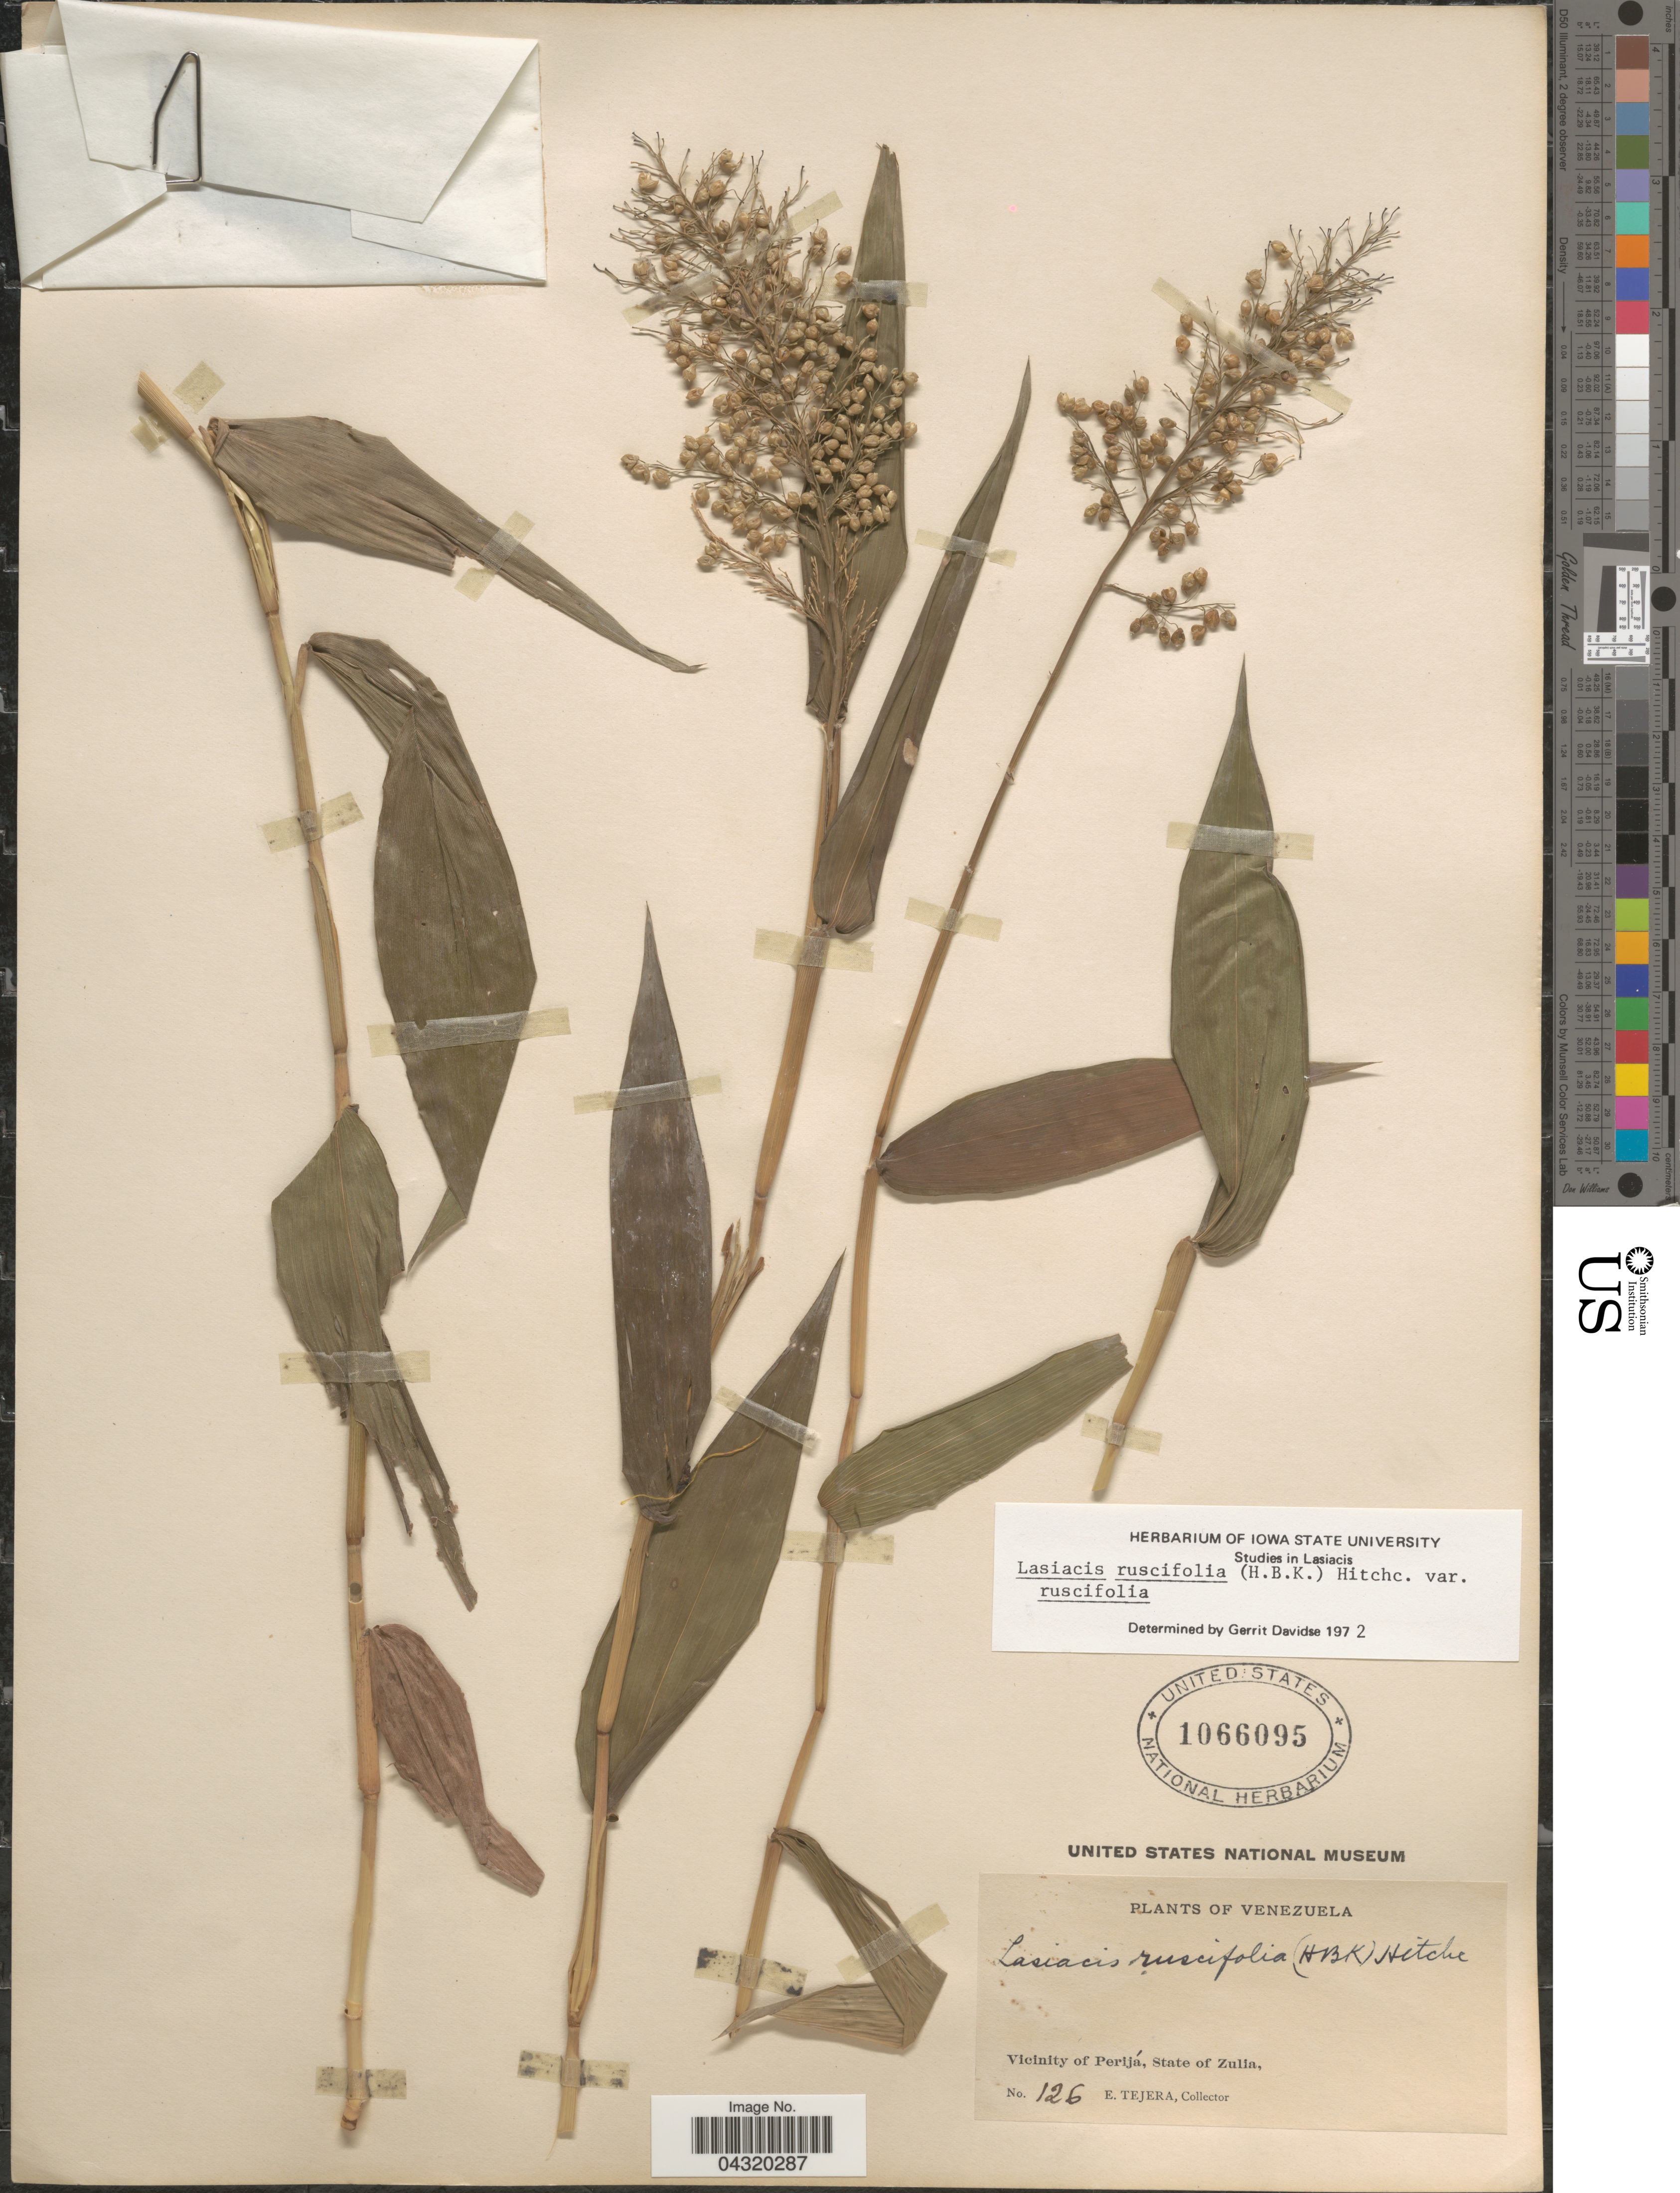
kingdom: Plantae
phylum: Tracheophyta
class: Liliopsida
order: Poales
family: Poaceae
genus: Lasiacis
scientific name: Lasiacis ruscifolia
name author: (Kunth) Hitchc.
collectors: E. Tejera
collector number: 126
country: Venezuela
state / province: Zulia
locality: Vicinity of Perijá.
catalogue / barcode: US 1066095